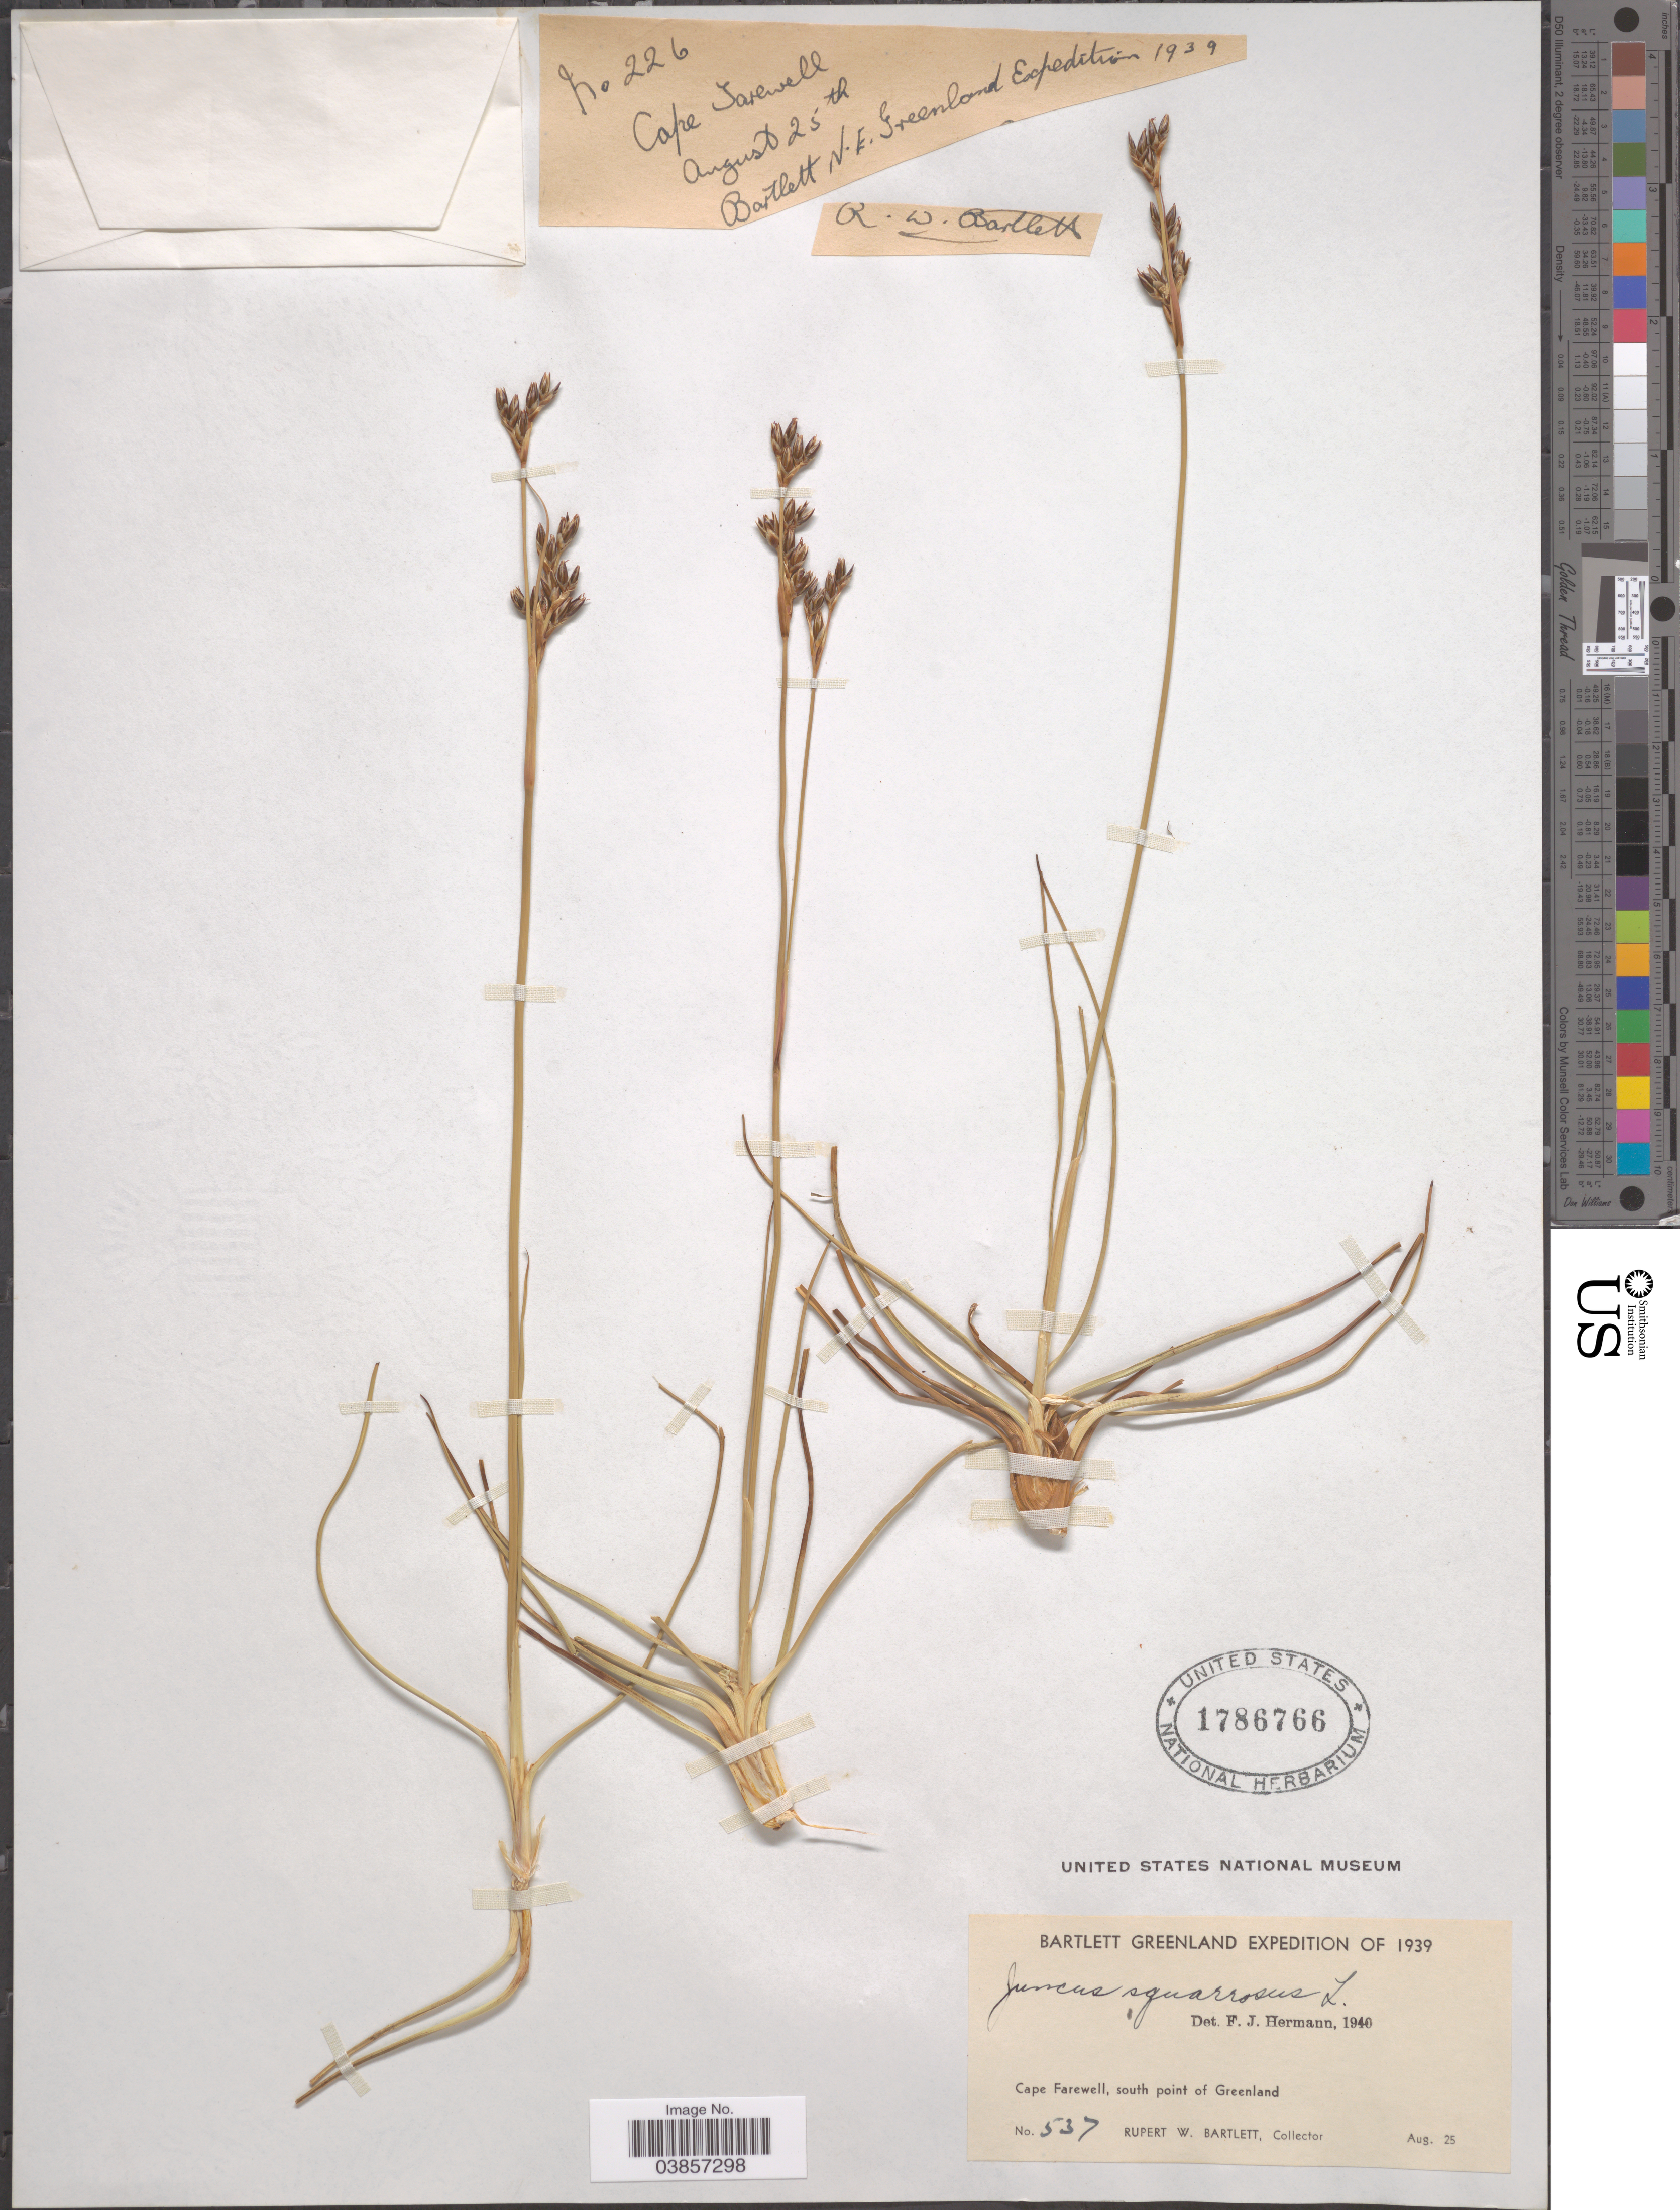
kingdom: Plantae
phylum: Tracheophyta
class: Liliopsida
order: Poales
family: Juncaceae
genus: Juncus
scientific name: Juncus squarrosus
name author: L.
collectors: R. W. Bartlett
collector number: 537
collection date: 1939-08-25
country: Greenland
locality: Cape Farewell, south point of Greenland.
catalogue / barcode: US 1786766